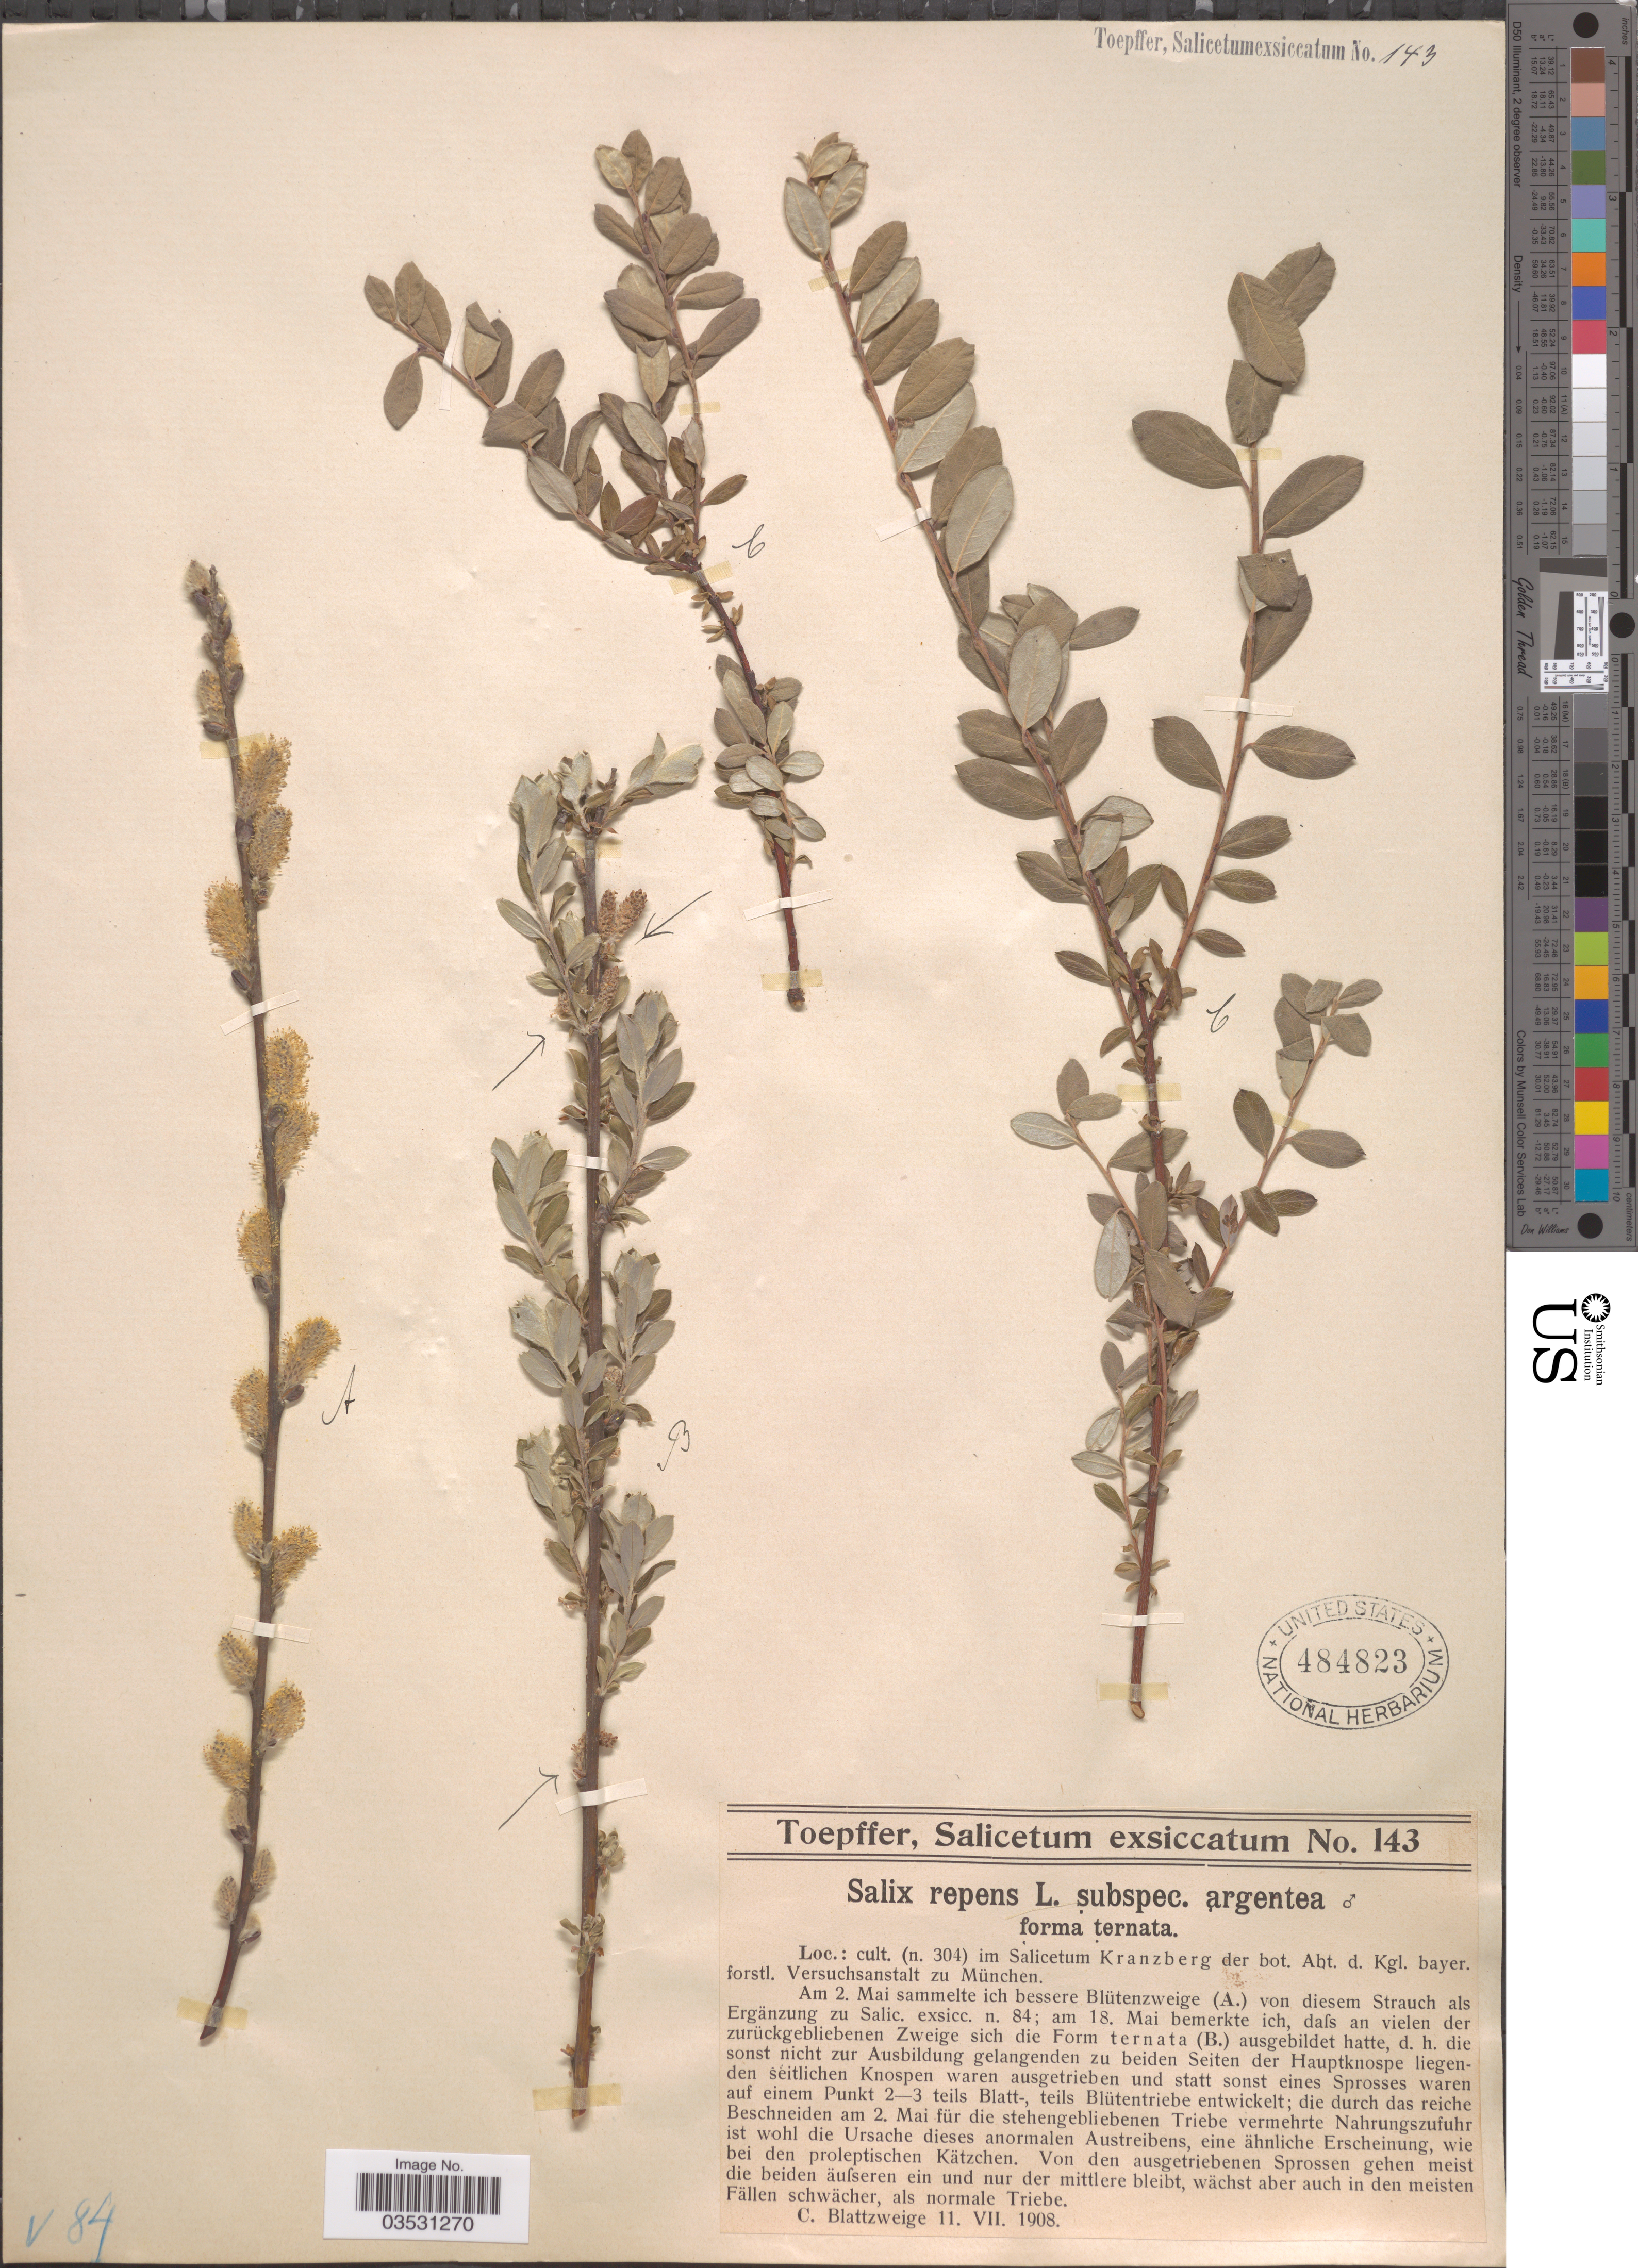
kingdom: Plantae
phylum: Tracheophyta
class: Magnoliopsida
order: Malpighiales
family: Salicaceae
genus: Salix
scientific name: Salix repens subsp. argentea f. ternata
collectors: A. Toepffer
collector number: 143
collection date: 1908-07-11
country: Germany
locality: Cult. (n. 304) im Salicetum Kranzberg der bot. Abt. d. Kgl. bayer. forstl. Versuchsanstalt zu München.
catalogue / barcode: US 484823